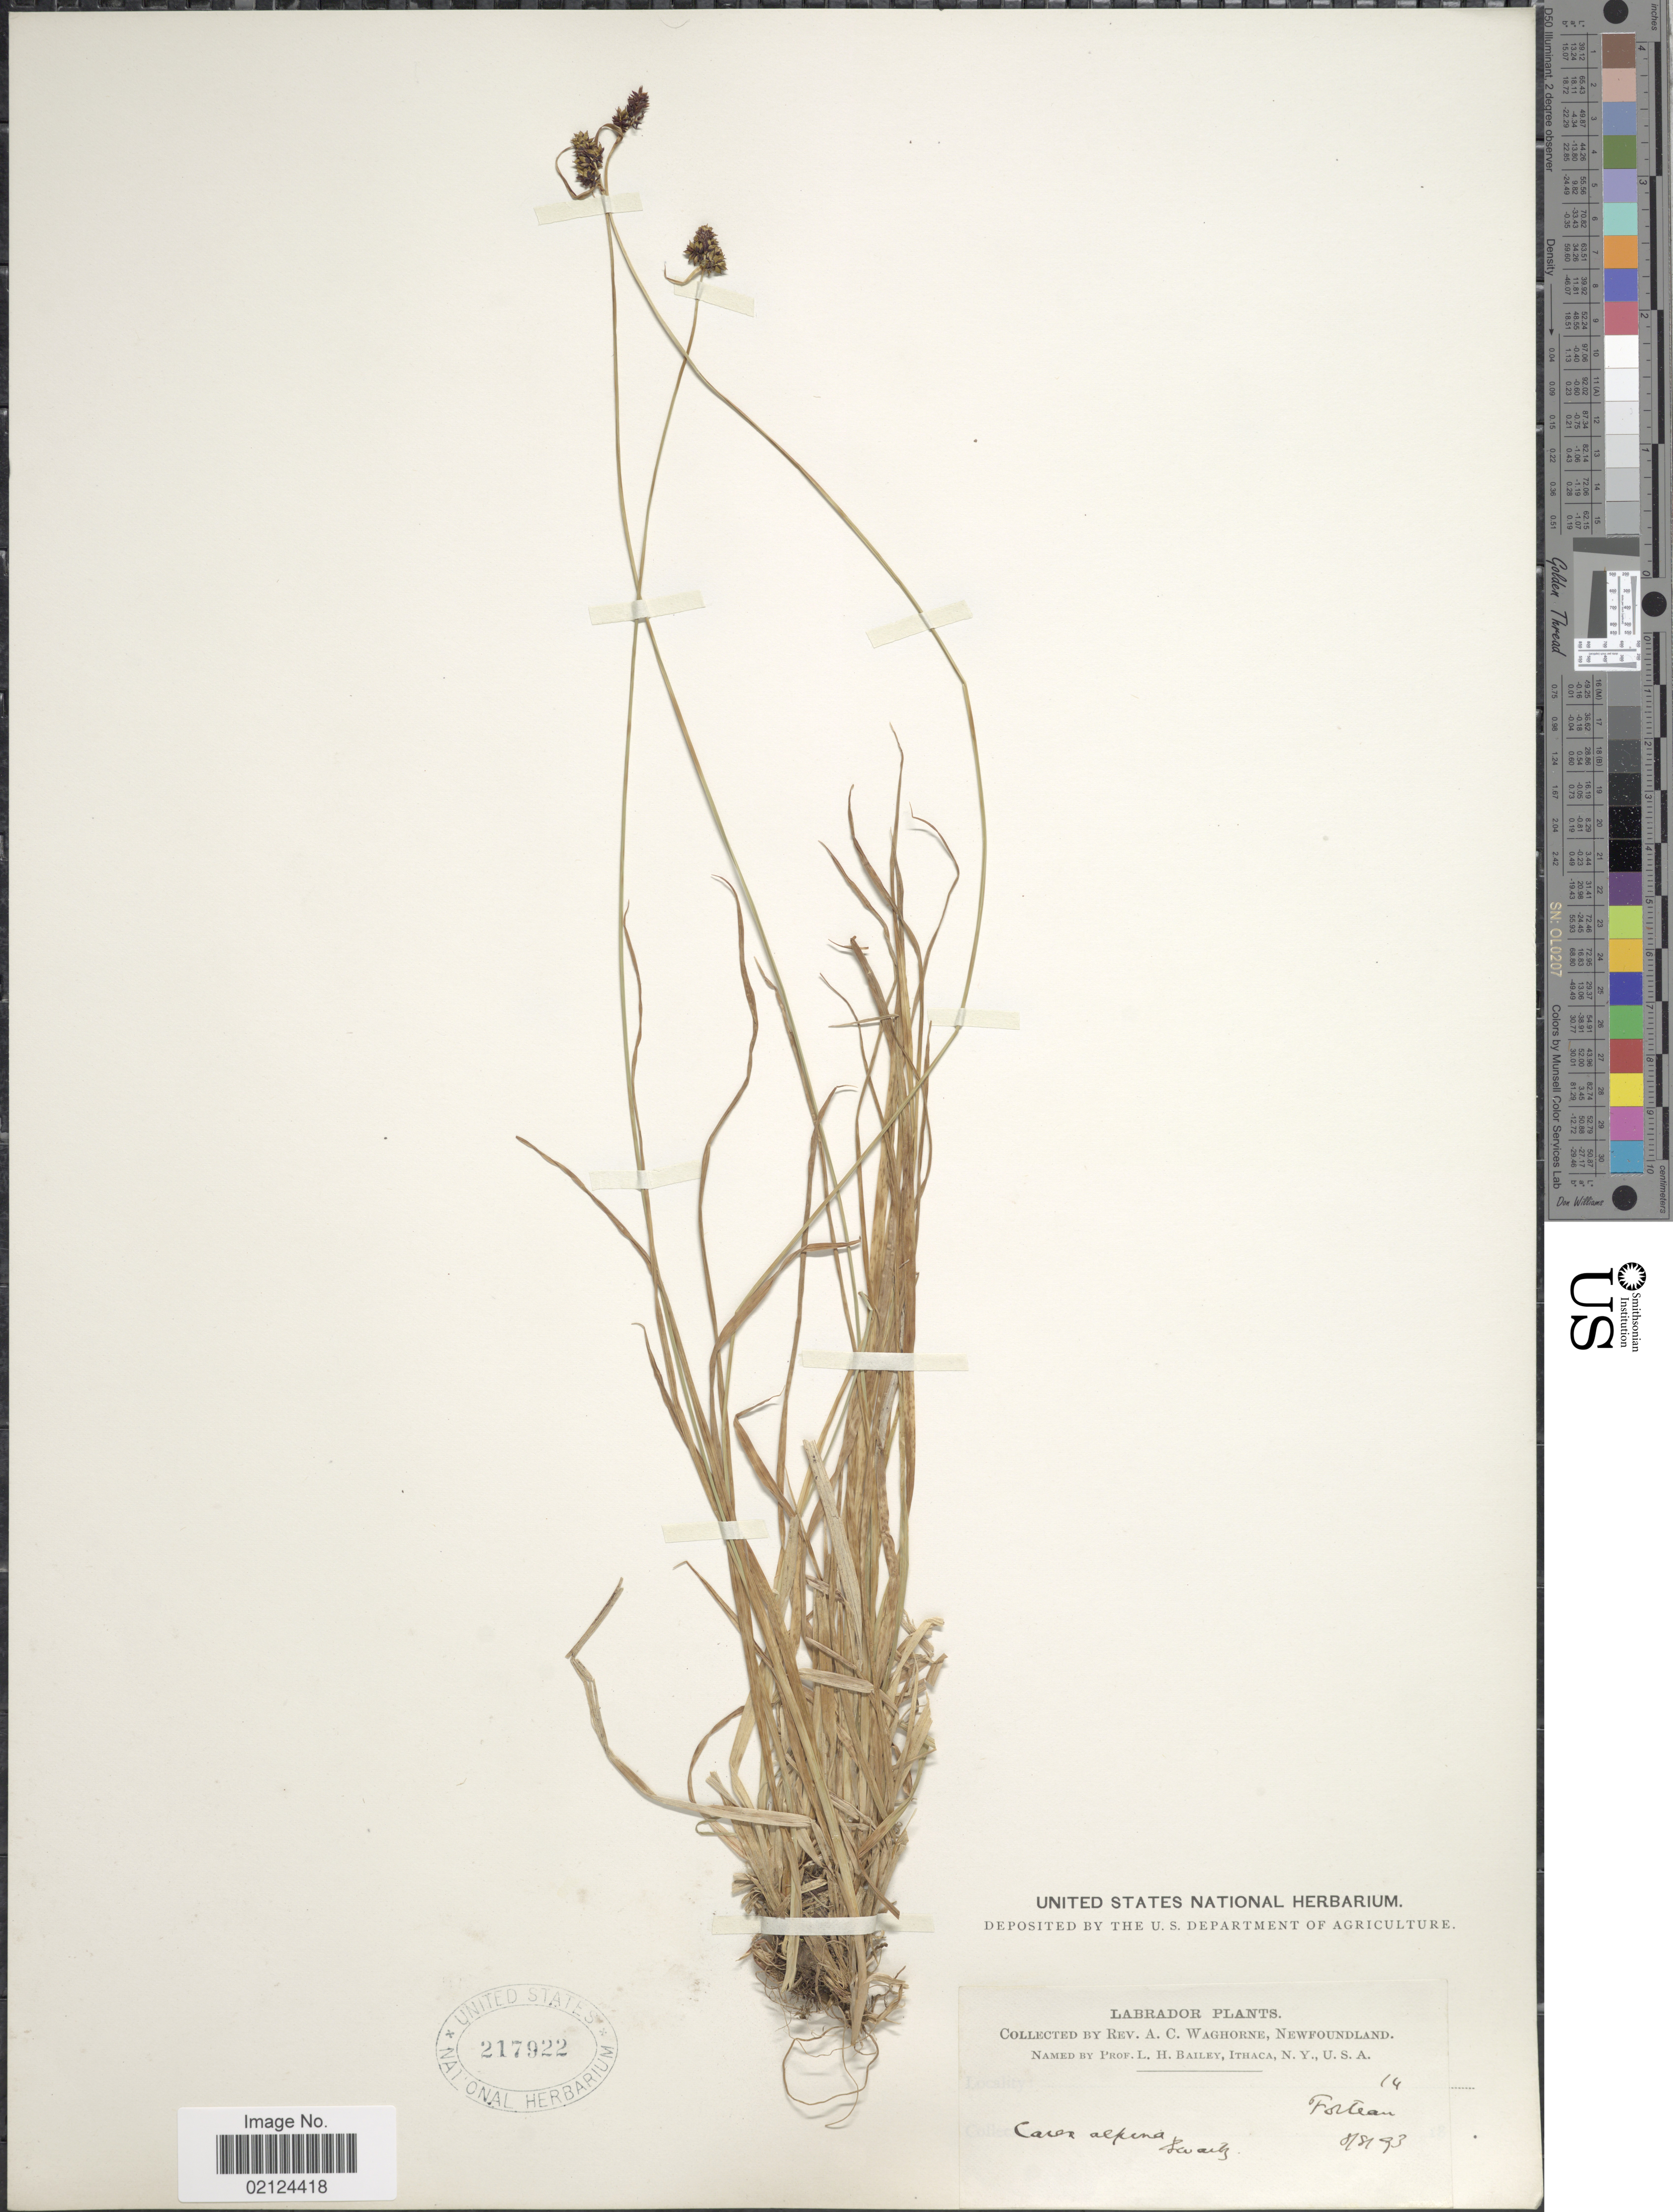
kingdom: Plantae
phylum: Tracheophyta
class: Liliopsida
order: Poales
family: Cyperaceae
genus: Carex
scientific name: Carex media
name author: R. Br.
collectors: A. Waghorne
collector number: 14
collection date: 1893-08-08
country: Canada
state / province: Newfoundland and Labrador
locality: Labrador, Forteau.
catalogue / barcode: US 217922